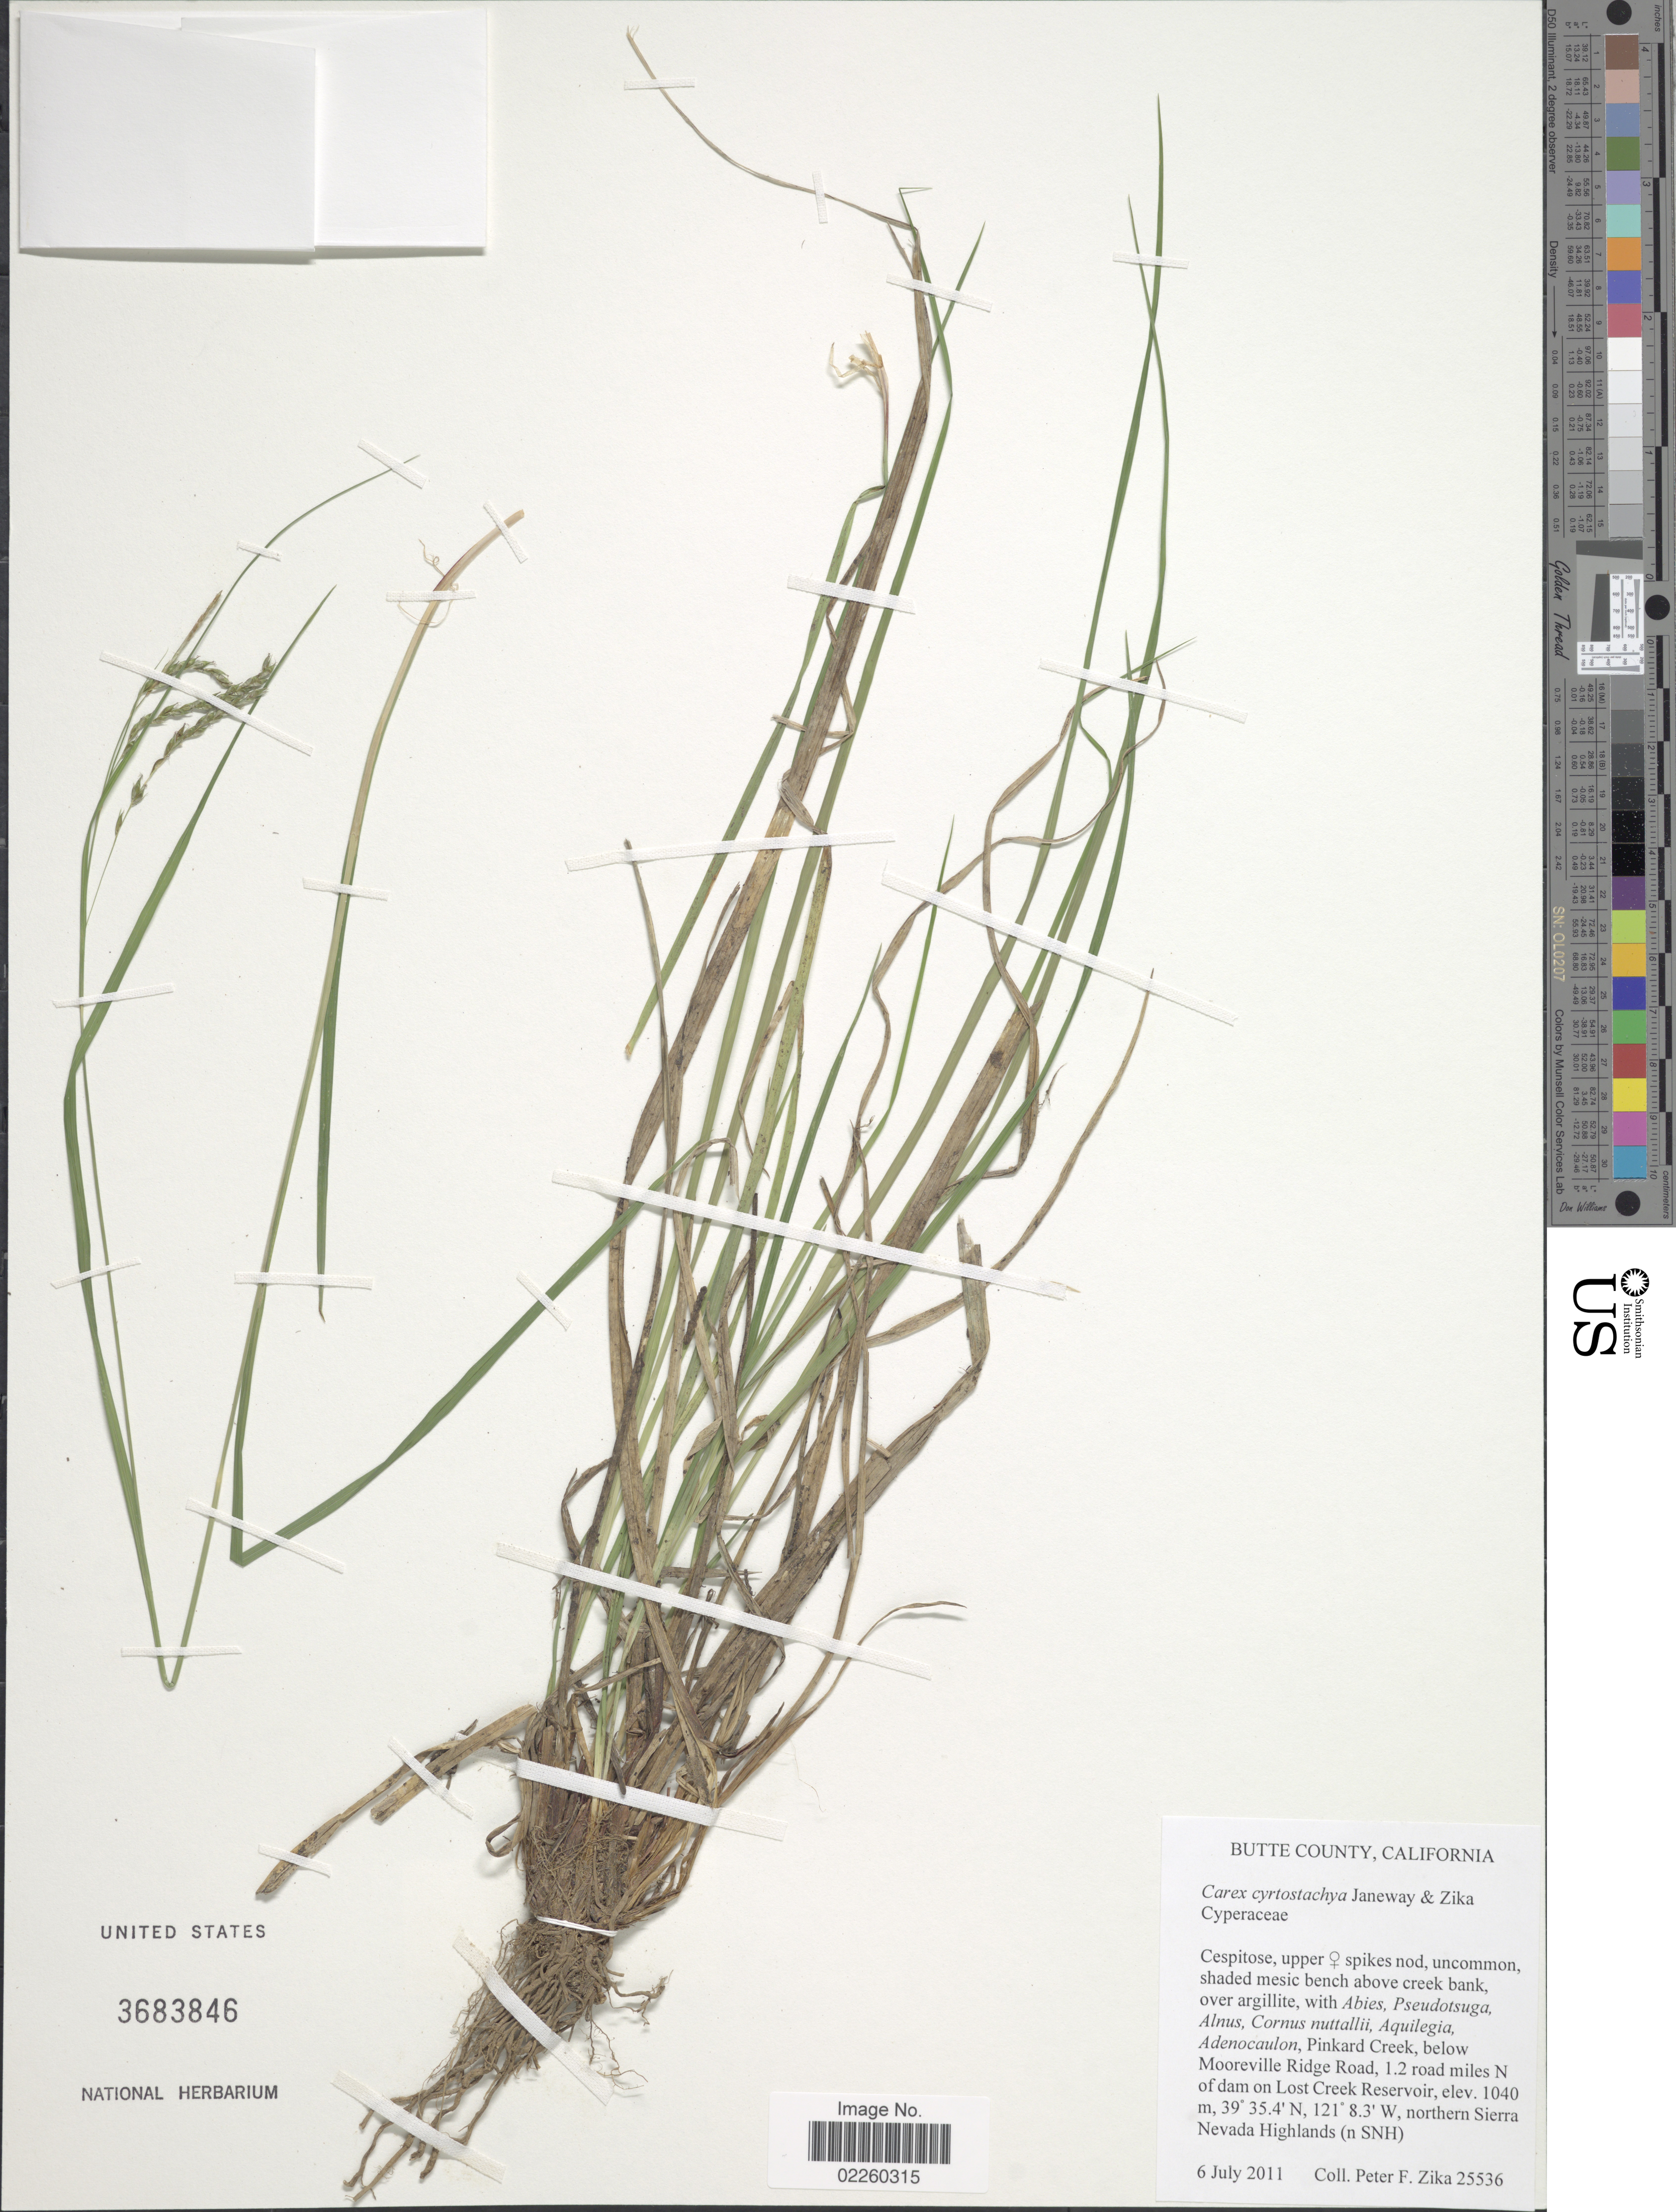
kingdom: Plantae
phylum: Tracheophyta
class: Liliopsida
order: Poales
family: Cyperaceae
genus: Carex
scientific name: Carex cyrtostachya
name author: Janeway & Zika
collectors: P. F. Zika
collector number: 25536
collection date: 2011-07-06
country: United States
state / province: California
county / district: Butte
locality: Butte County, Pinkard Creek, below Mooreville Ridge Road, 1.2 road miles N of dam on Lost Creek Reservoir, northern Sierra Nevada Highlands (n SNH)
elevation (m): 1040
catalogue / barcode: US 3683846